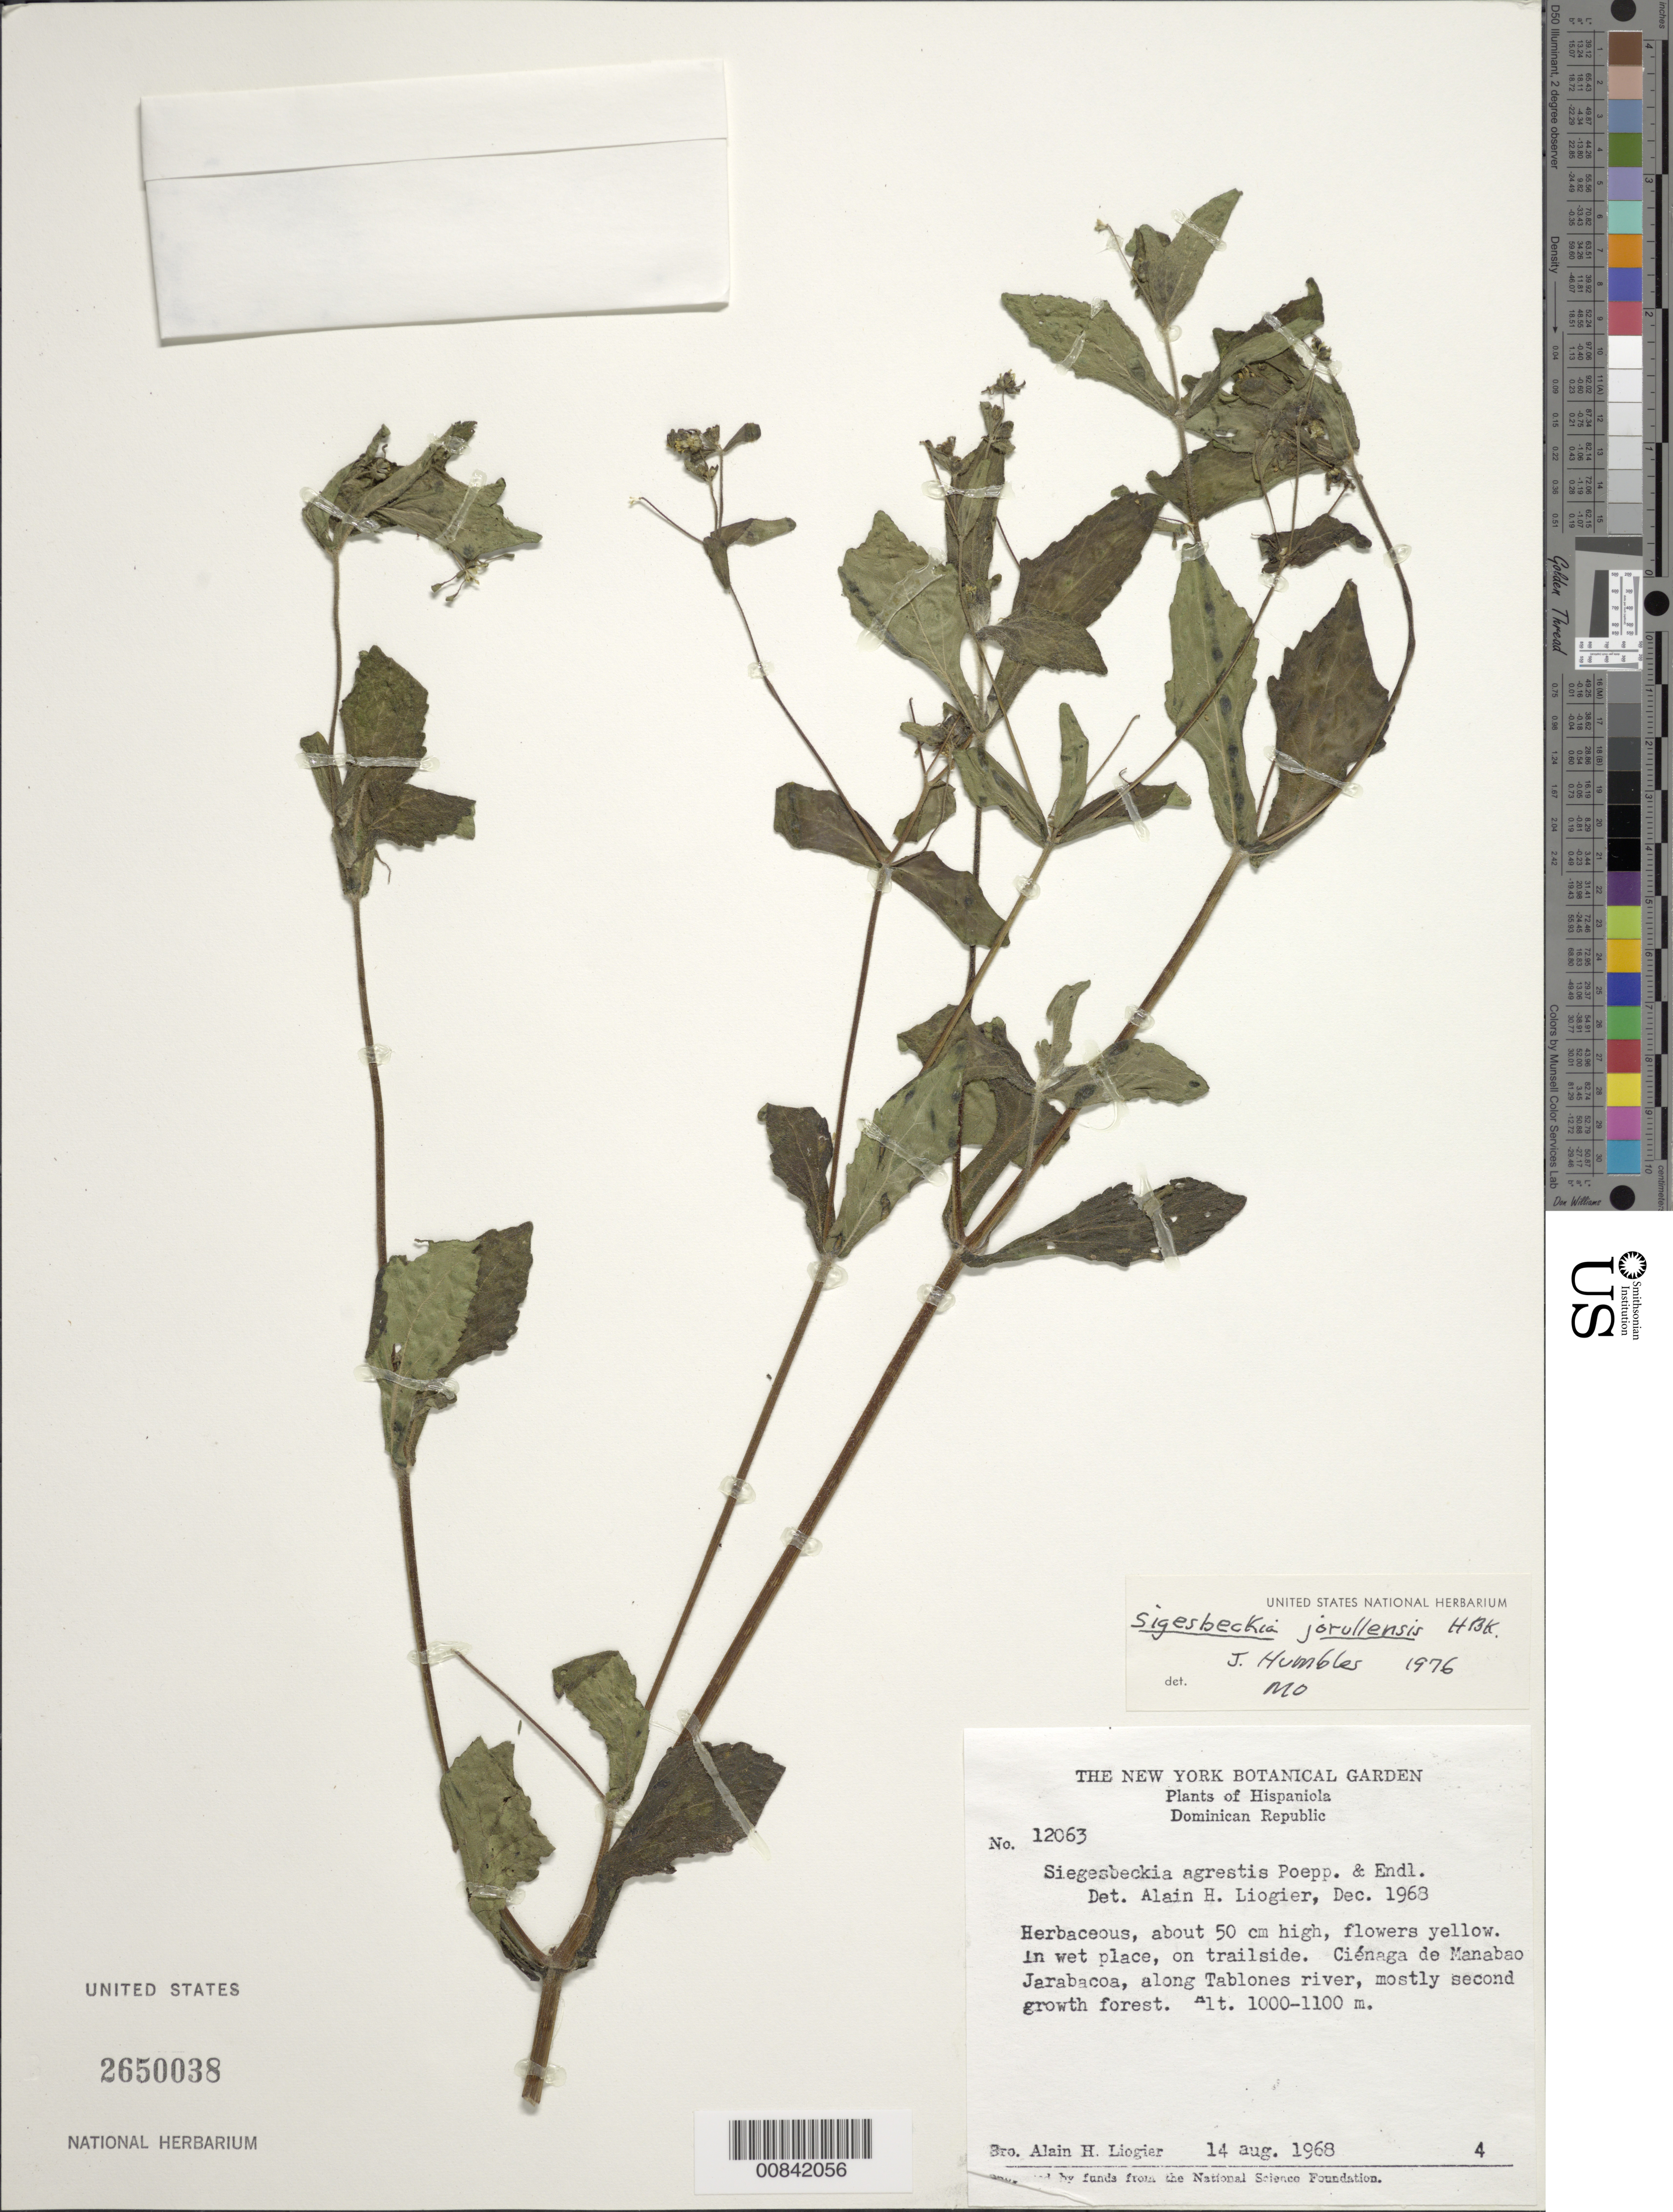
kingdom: Plantae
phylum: Tracheophyta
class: Magnoliopsida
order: Asterales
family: Asteraceae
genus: Sigesbeckia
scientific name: Sigesbeckia jorullensis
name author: Kunth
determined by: Humbles, J.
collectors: A. H. Liogier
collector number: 12063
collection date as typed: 14 Aug 1968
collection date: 1968-08-14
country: Dominican Republic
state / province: La Vega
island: Hispaniola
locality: Ciénaga de Manabao, Jarabacoa, along Tablones river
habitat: In wet place on trailside along river, mostly second growth forest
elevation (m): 1000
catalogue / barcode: US 2650038